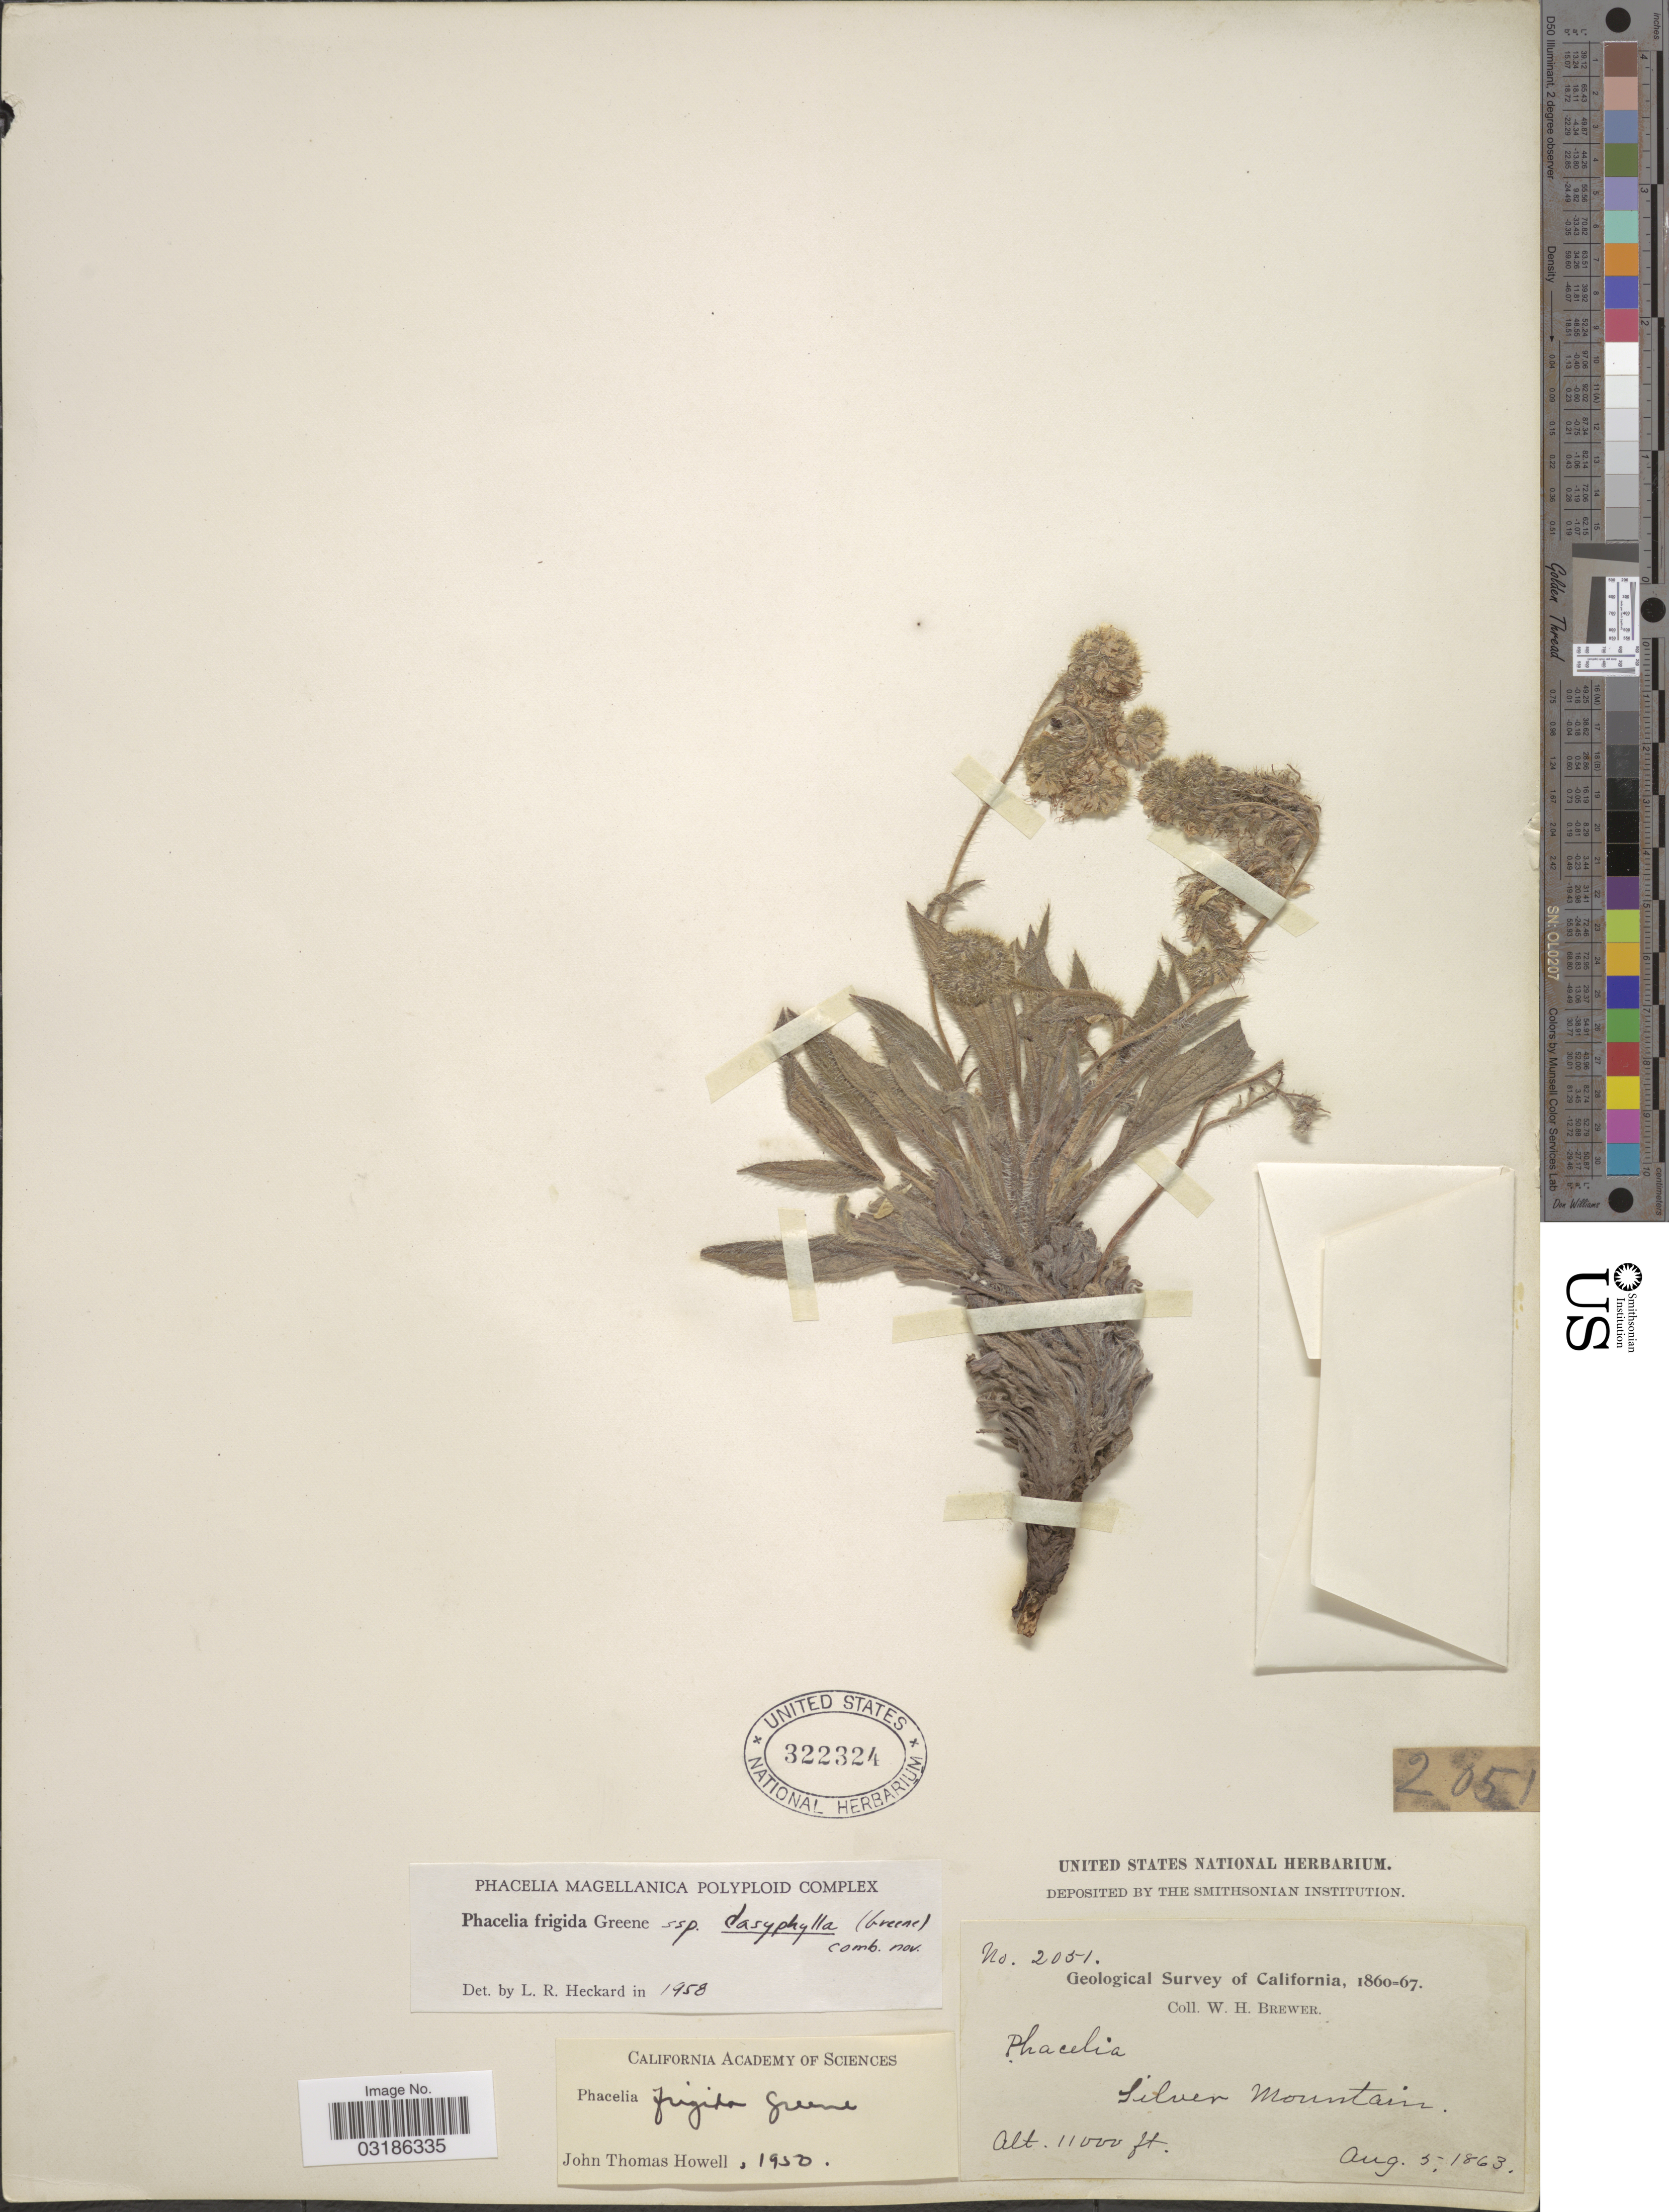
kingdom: Plantae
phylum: Tracheophyta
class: Magnoliopsida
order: Boraginales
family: Hydrophyllaceae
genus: Phacelia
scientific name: Phacelia frigida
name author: Greene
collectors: W. H. Brewer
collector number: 2051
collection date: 1863-08-05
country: United States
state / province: California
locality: Silver Mountain.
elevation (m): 3353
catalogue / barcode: US 322324